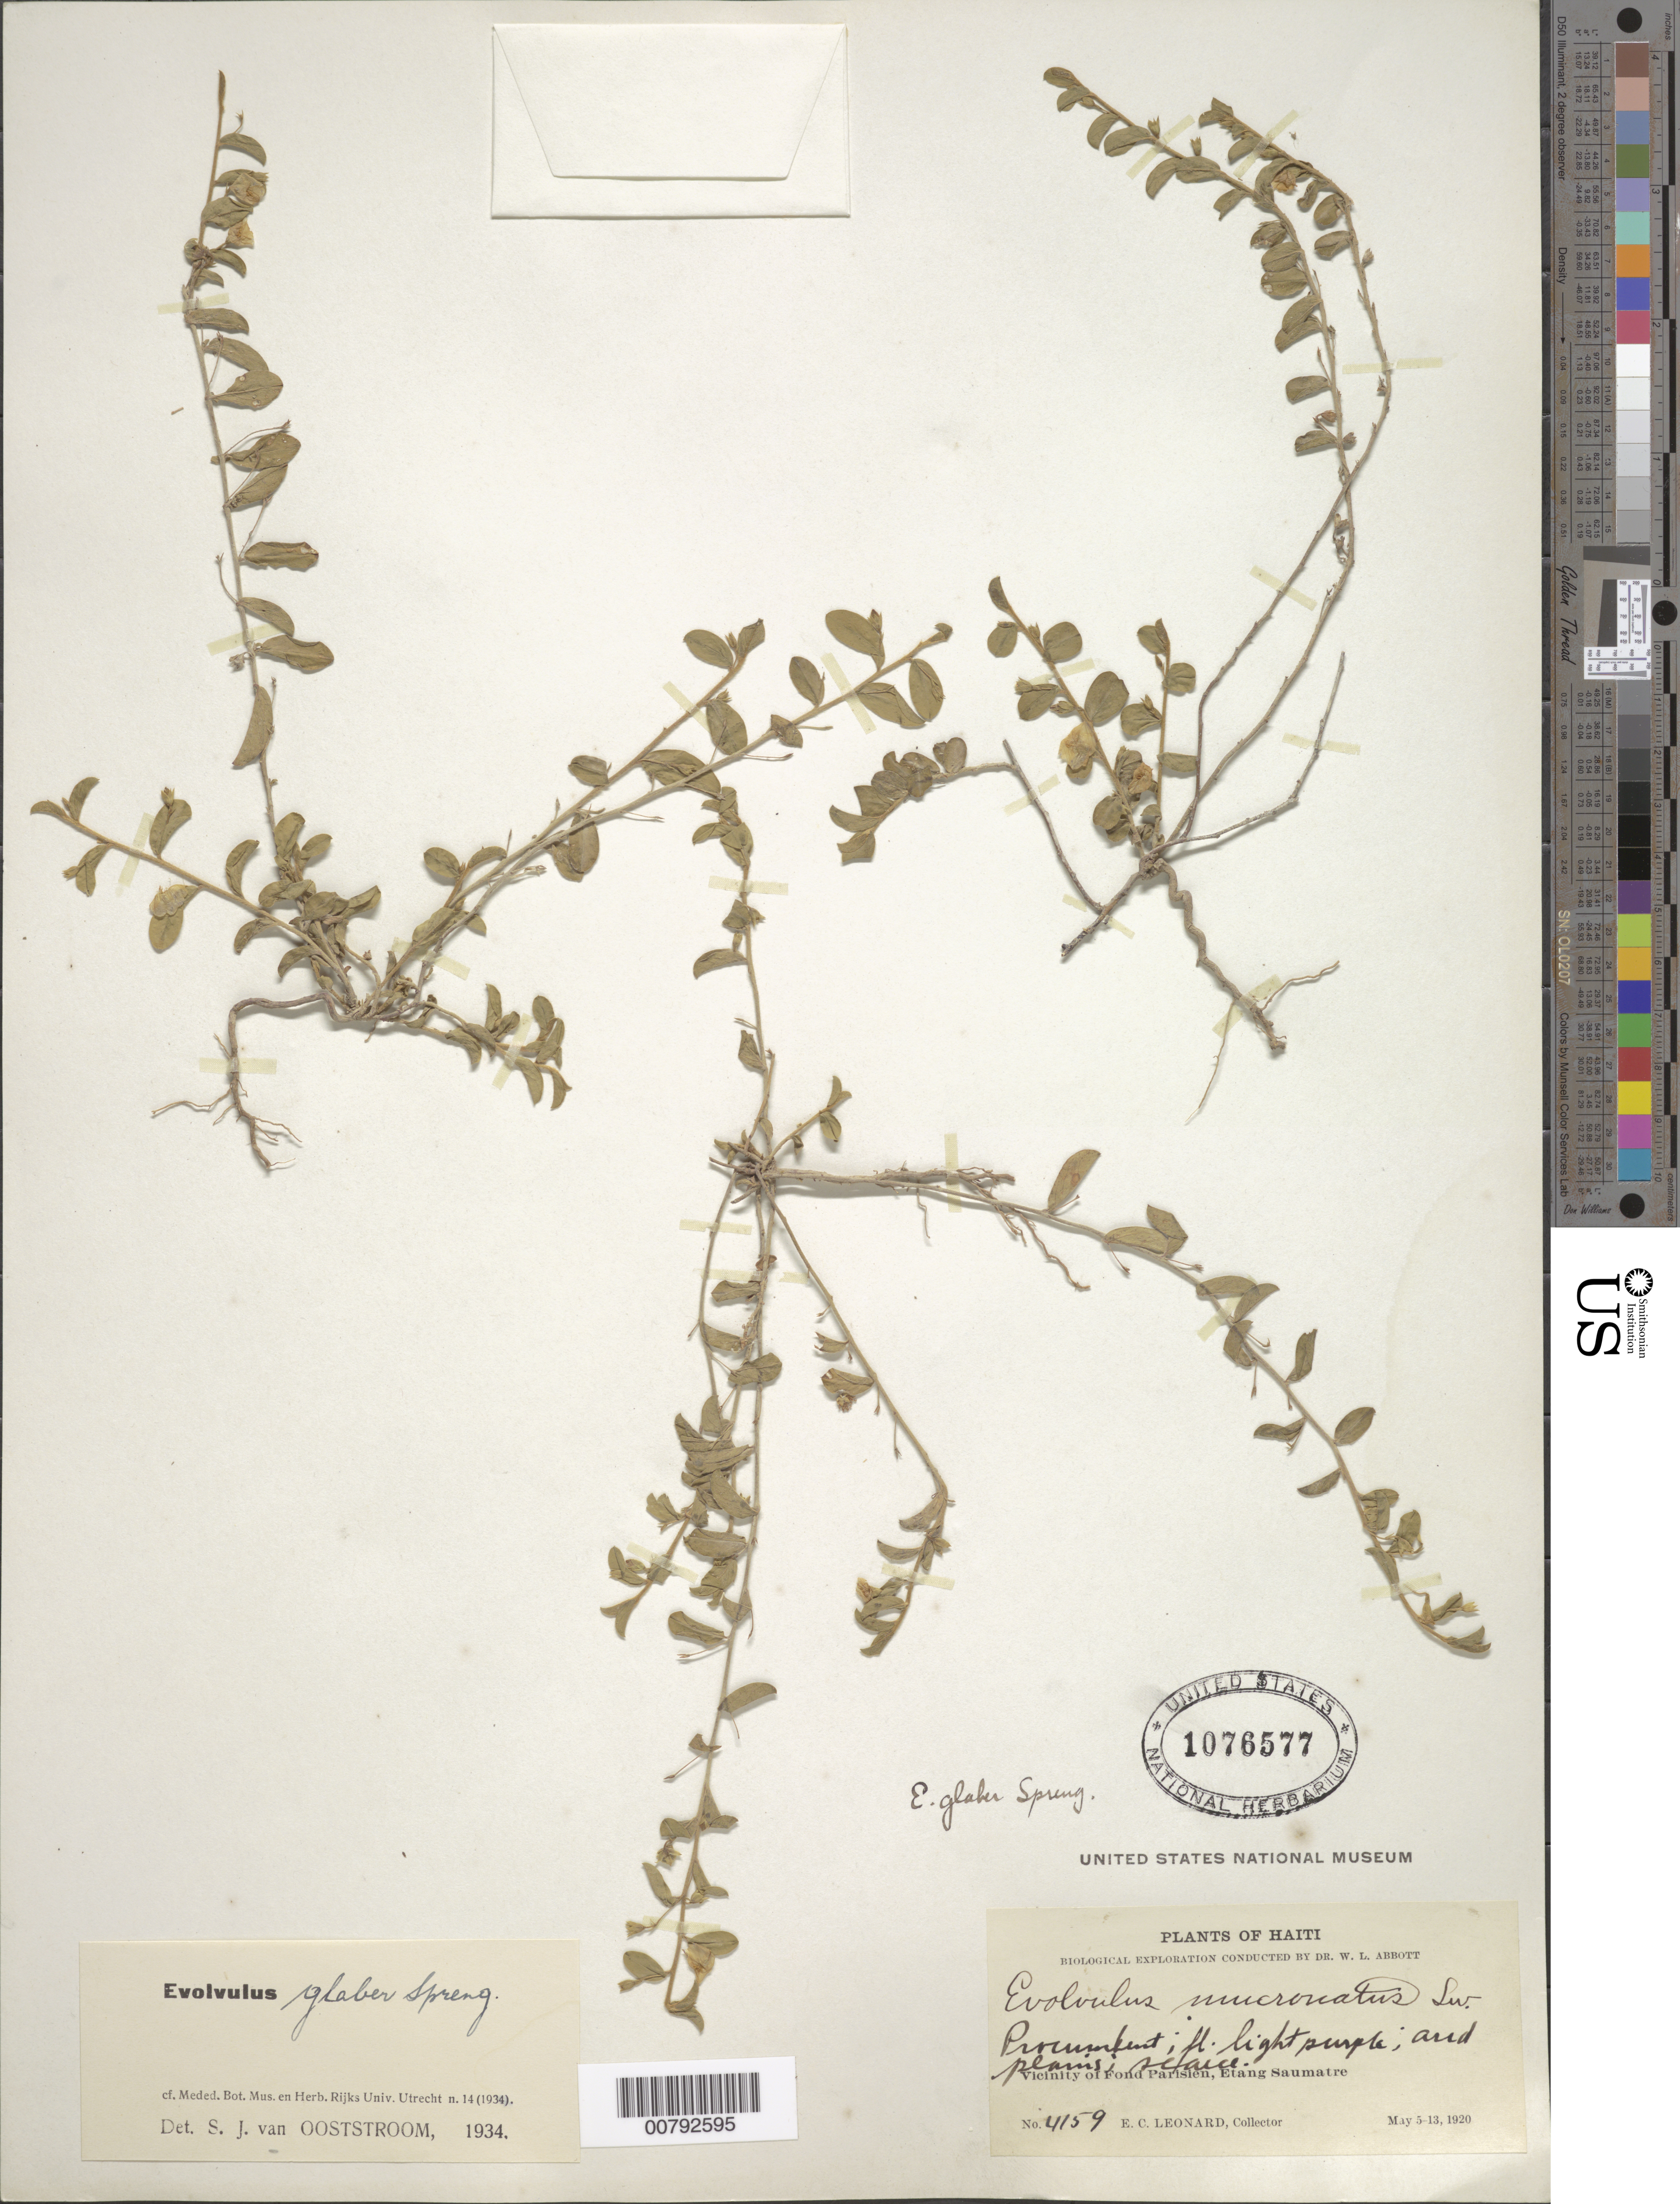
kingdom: Plantae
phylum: Tracheophyta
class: Magnoliopsida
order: Solanales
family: Convolvulaceae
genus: Evolvulus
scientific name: Evolvulus glaber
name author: Spreng.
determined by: Ooststroom, S. J. van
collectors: E. C. Leonard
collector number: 4159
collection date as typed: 05 May 1920 to 13 May 1920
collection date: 1920-05-05/1920-05-13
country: Haiti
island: Hispaniola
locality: Etang Saumatre, vicinity of Fond Parisien.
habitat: Arid Plains.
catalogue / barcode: US 1076577